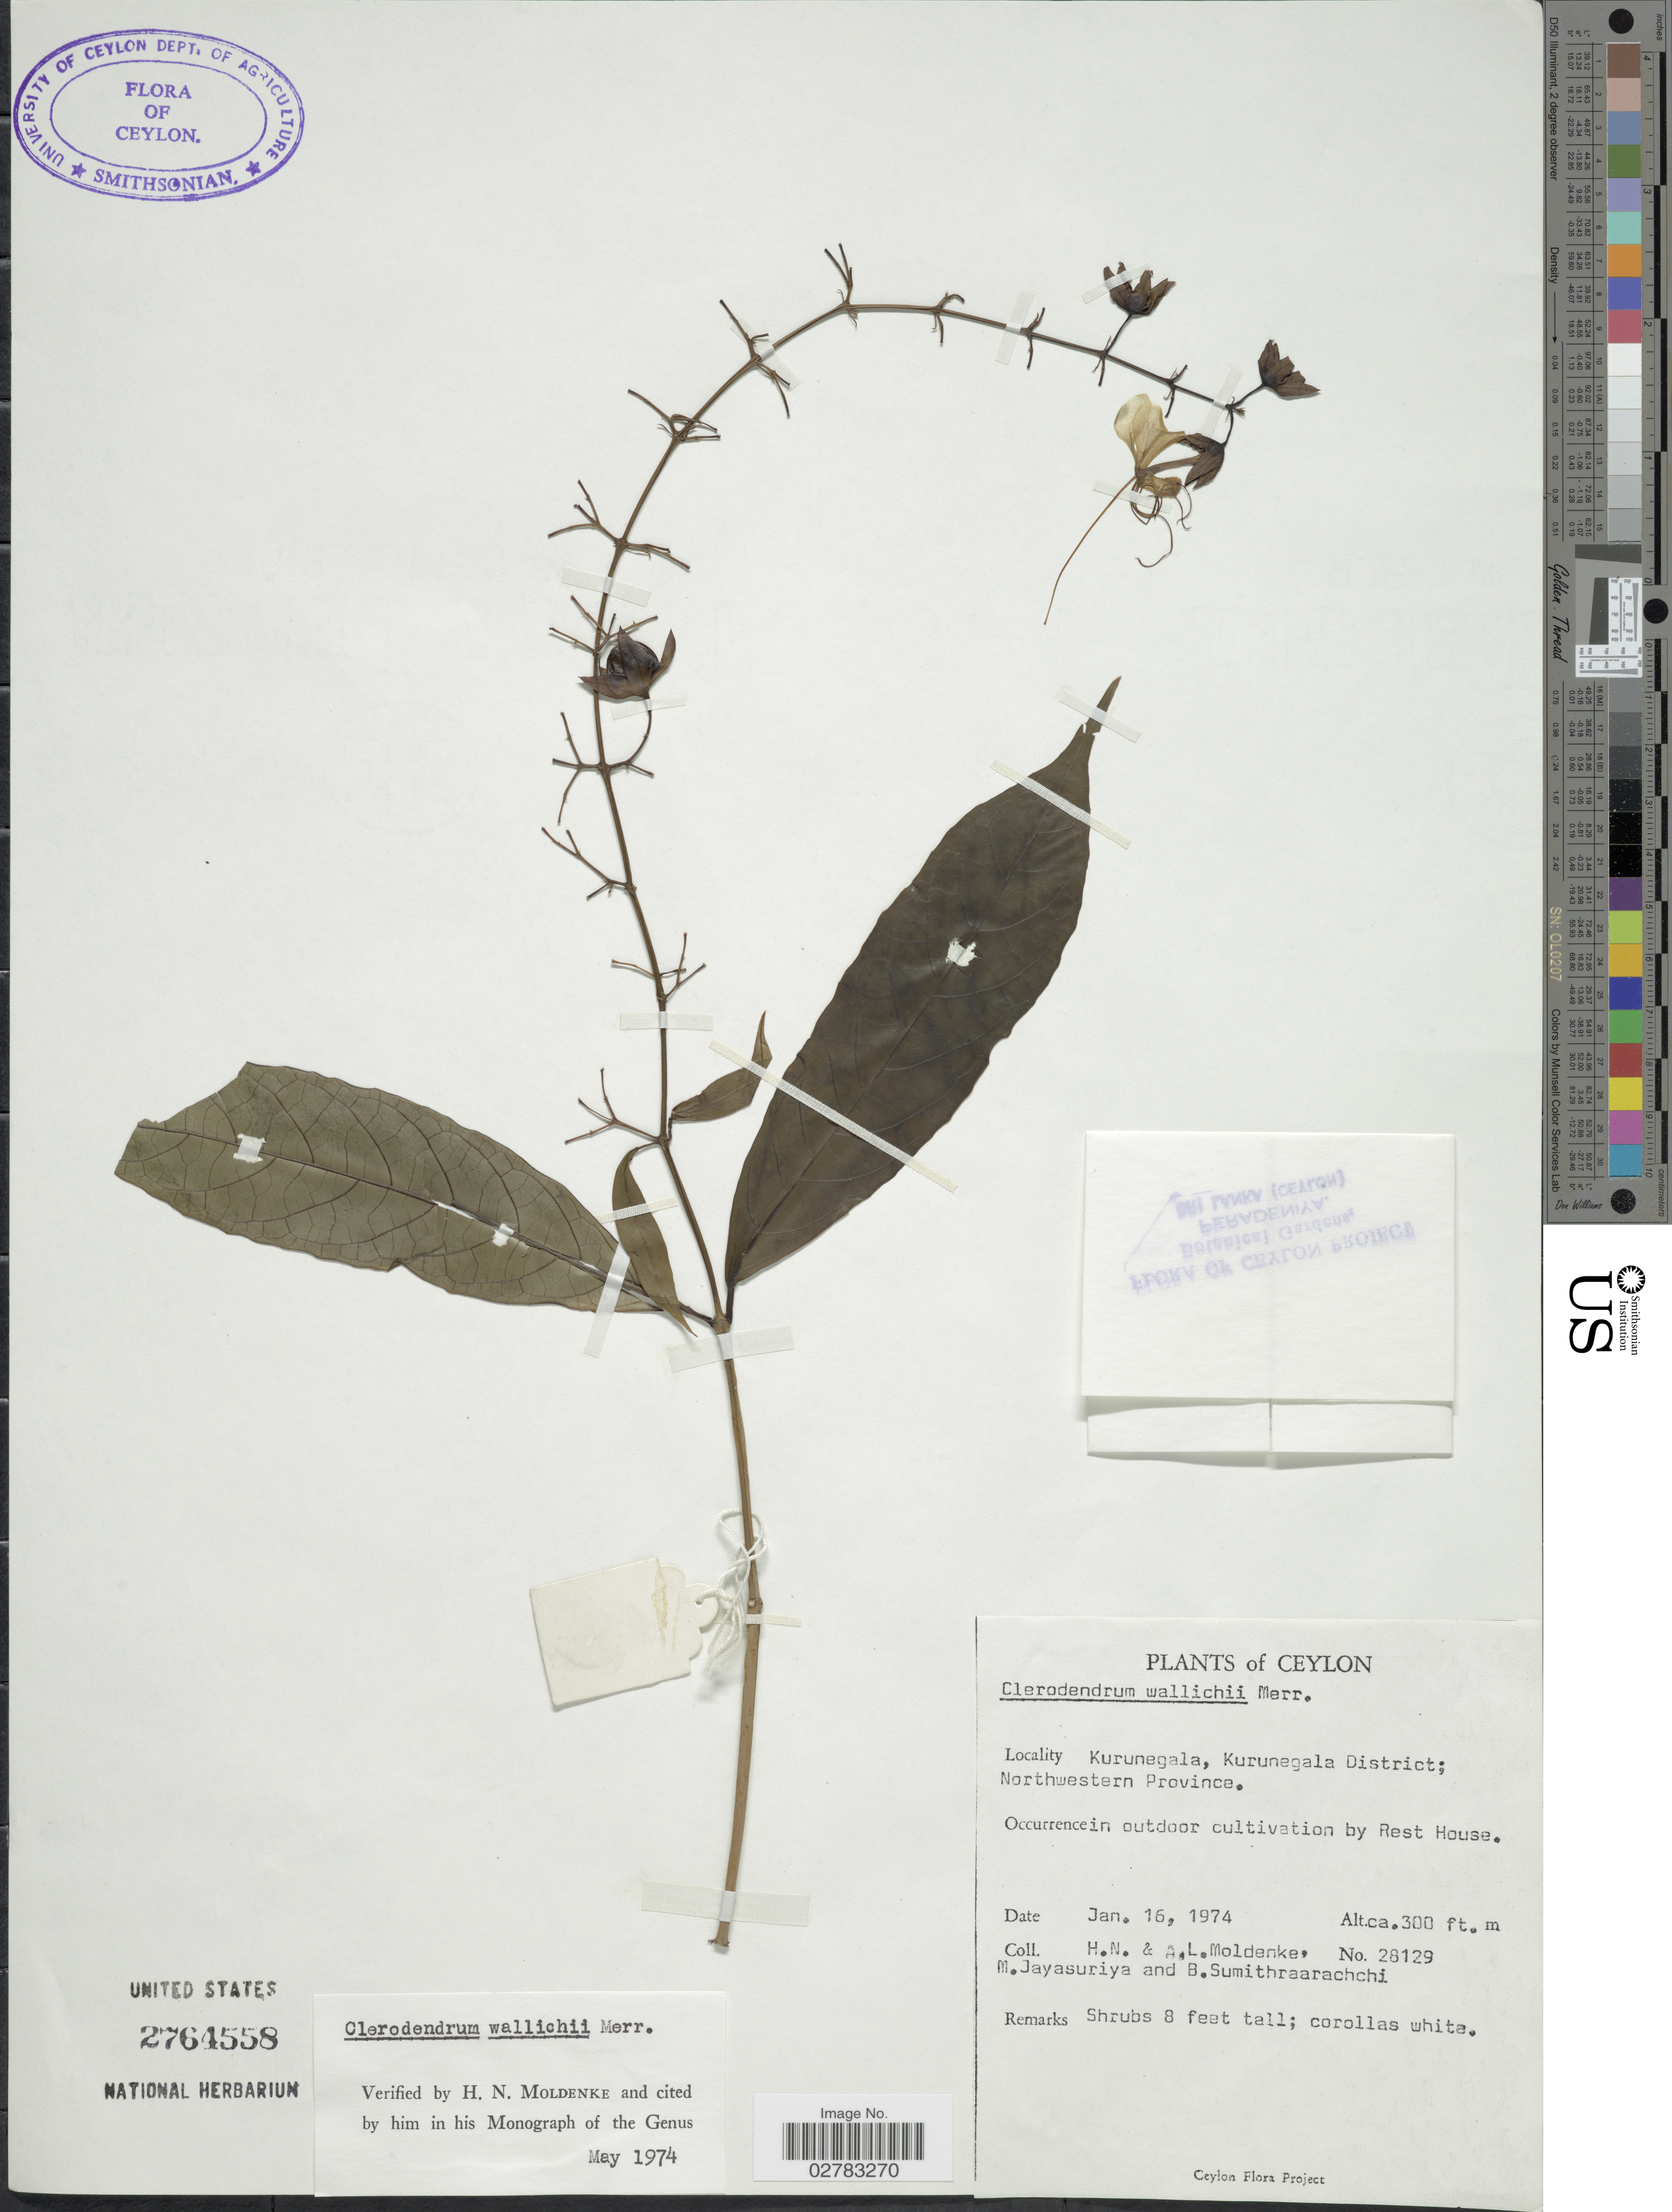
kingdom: Plantae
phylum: Tracheophyta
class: Magnoliopsida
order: Lamiales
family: Lamiaceae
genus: Clerodendrum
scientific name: Clerodendrum wallichii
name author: Merr.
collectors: H. N. Moldenke, A. L. Moldenke, M. Jayasuriya & B. Sumithraarachchi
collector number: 28129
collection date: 1974-01-16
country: Sri Lanka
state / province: North Western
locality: Ceylon, Kurunegala, Kurunegala District; Northwestern Province, in outdoor cultivation by Rest House.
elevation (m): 91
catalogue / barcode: US 2764558